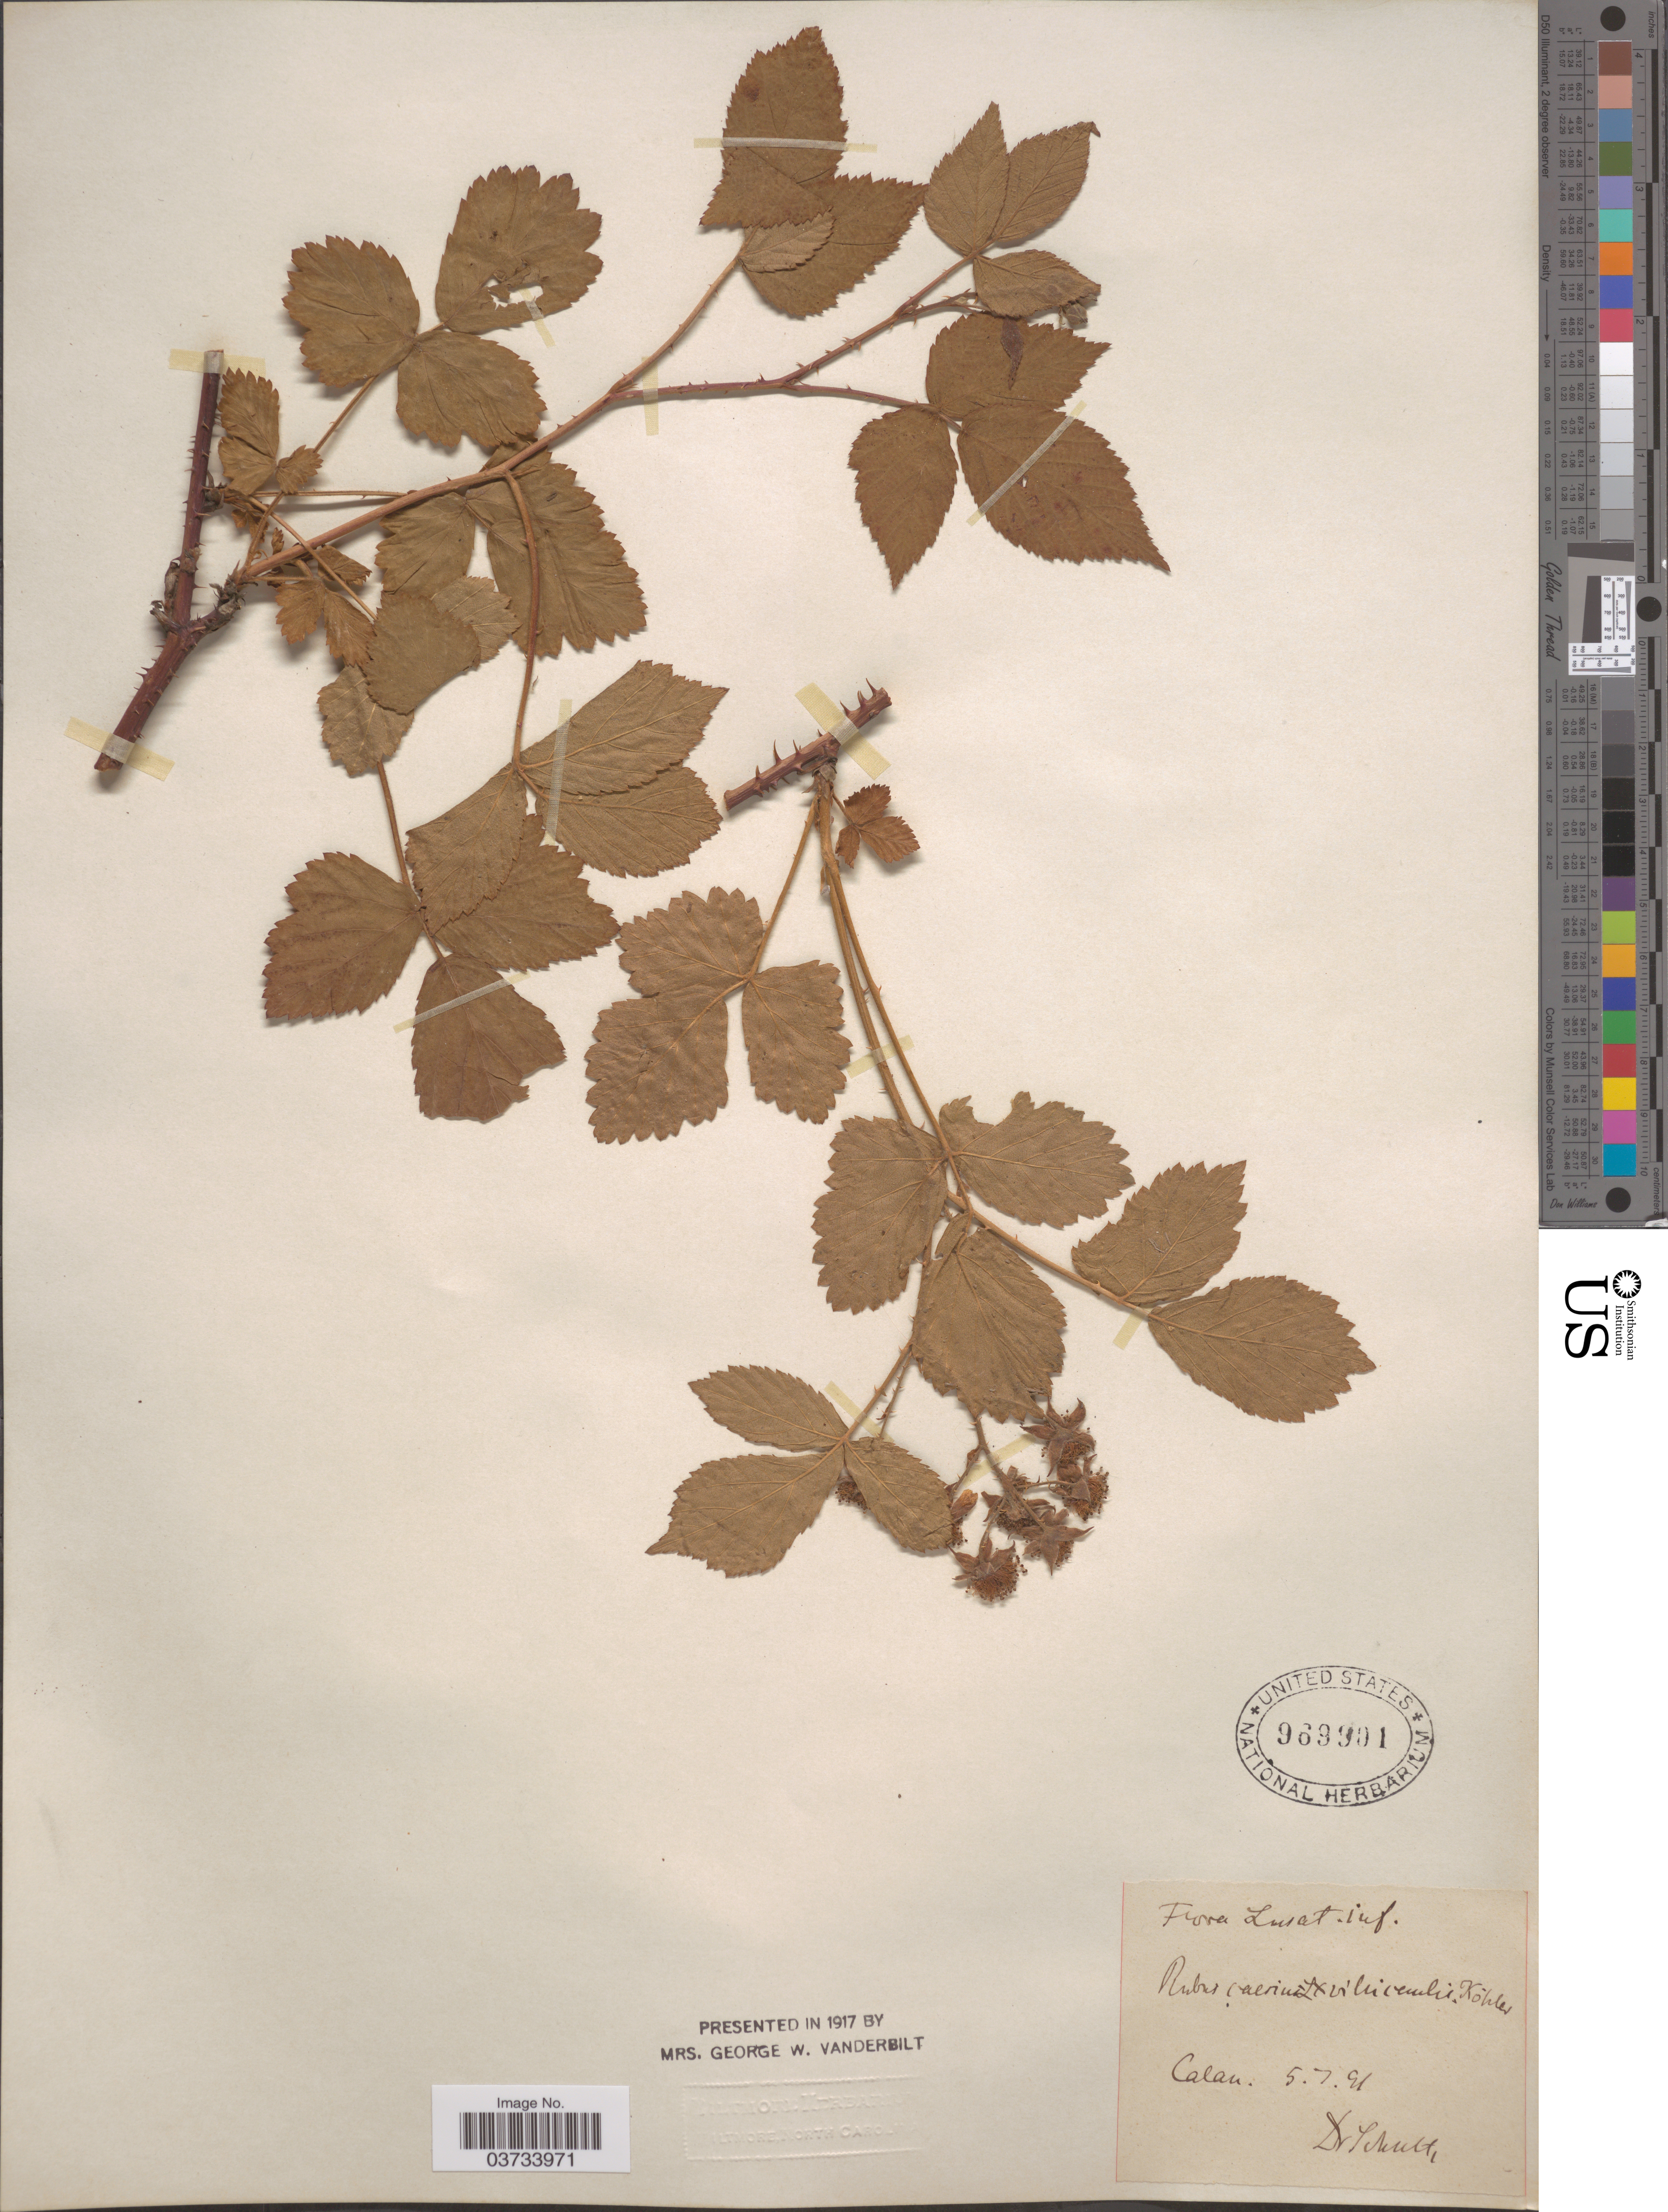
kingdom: Plantae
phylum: Tracheophyta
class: Magnoliopsida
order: Rosales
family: Rosaceae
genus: Rubus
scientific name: Rubus caesius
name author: L.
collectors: Schult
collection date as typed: Transcribed d/m/y: 5/7/91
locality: Lusat. inf. Calau. [interpreted]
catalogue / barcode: US 969901